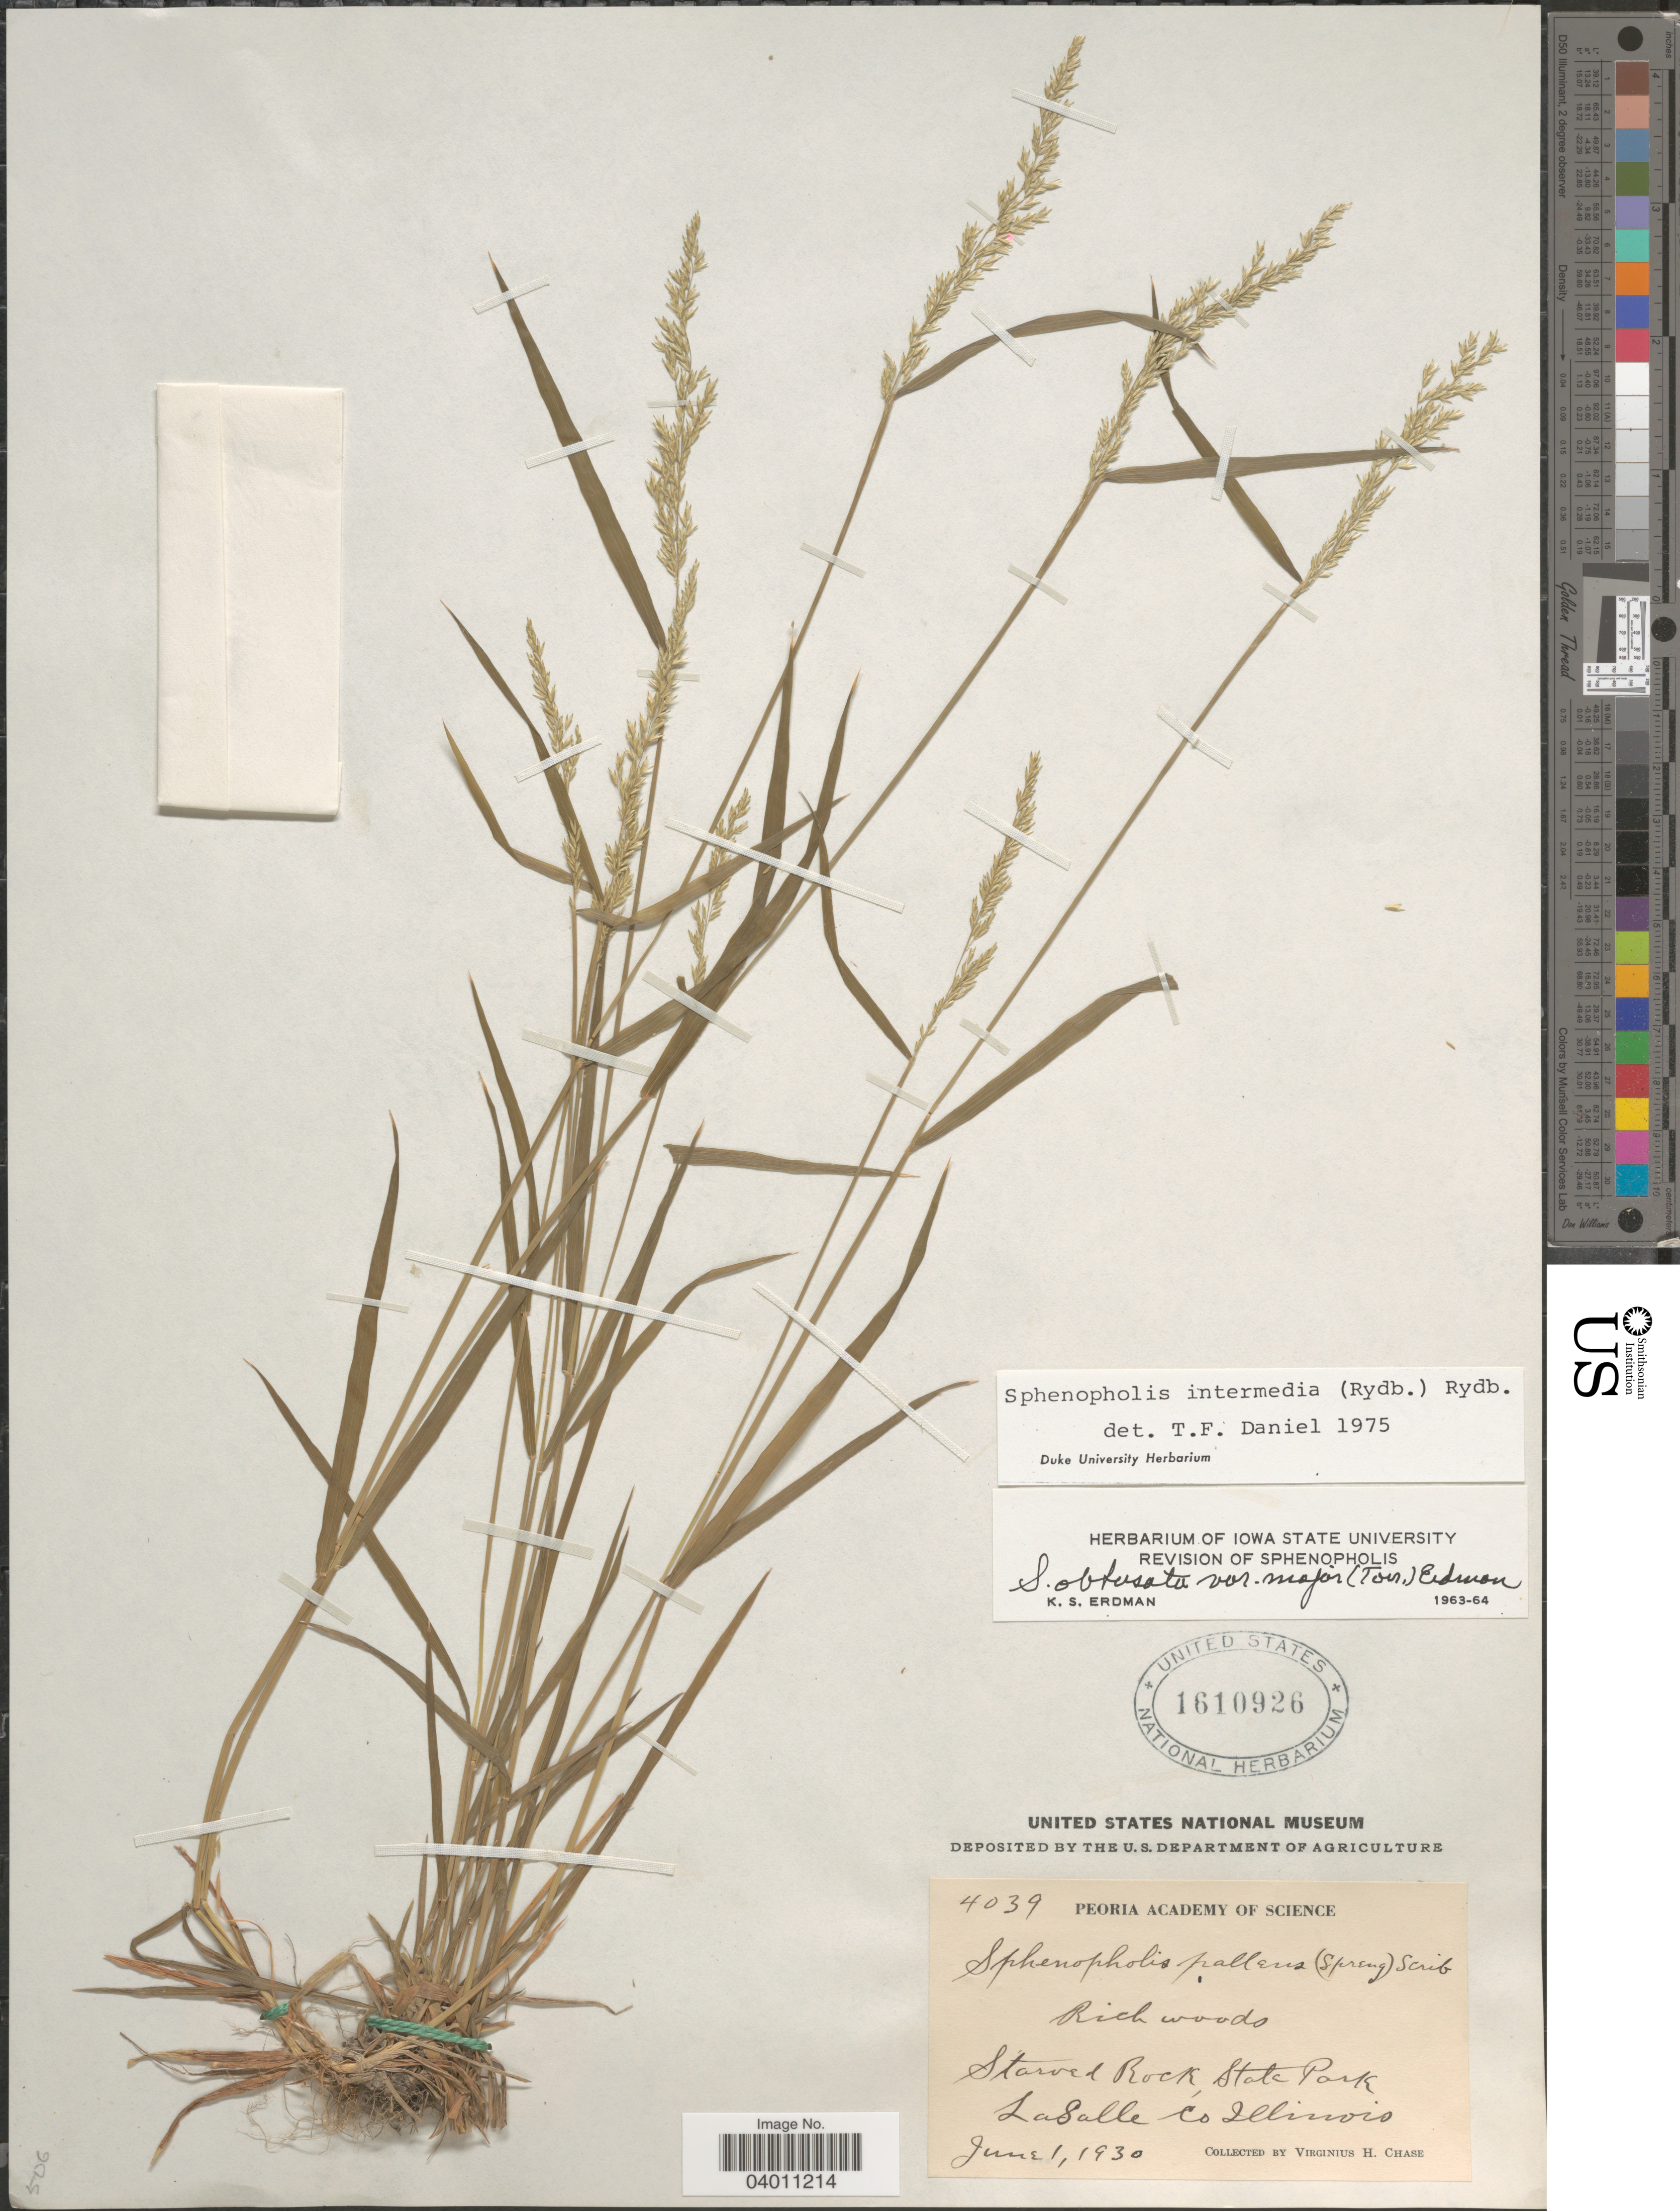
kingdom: Plantae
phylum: Tracheophyta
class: Liliopsida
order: Poales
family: Poaceae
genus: Sphenopholis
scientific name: Sphenopholis intermedia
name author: (Rydb.) Rydb.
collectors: V. H. Chase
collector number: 4039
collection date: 1930-06-01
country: United States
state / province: Illinois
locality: Starved Rock, State Park. LaSalle Co.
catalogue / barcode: US 1610926